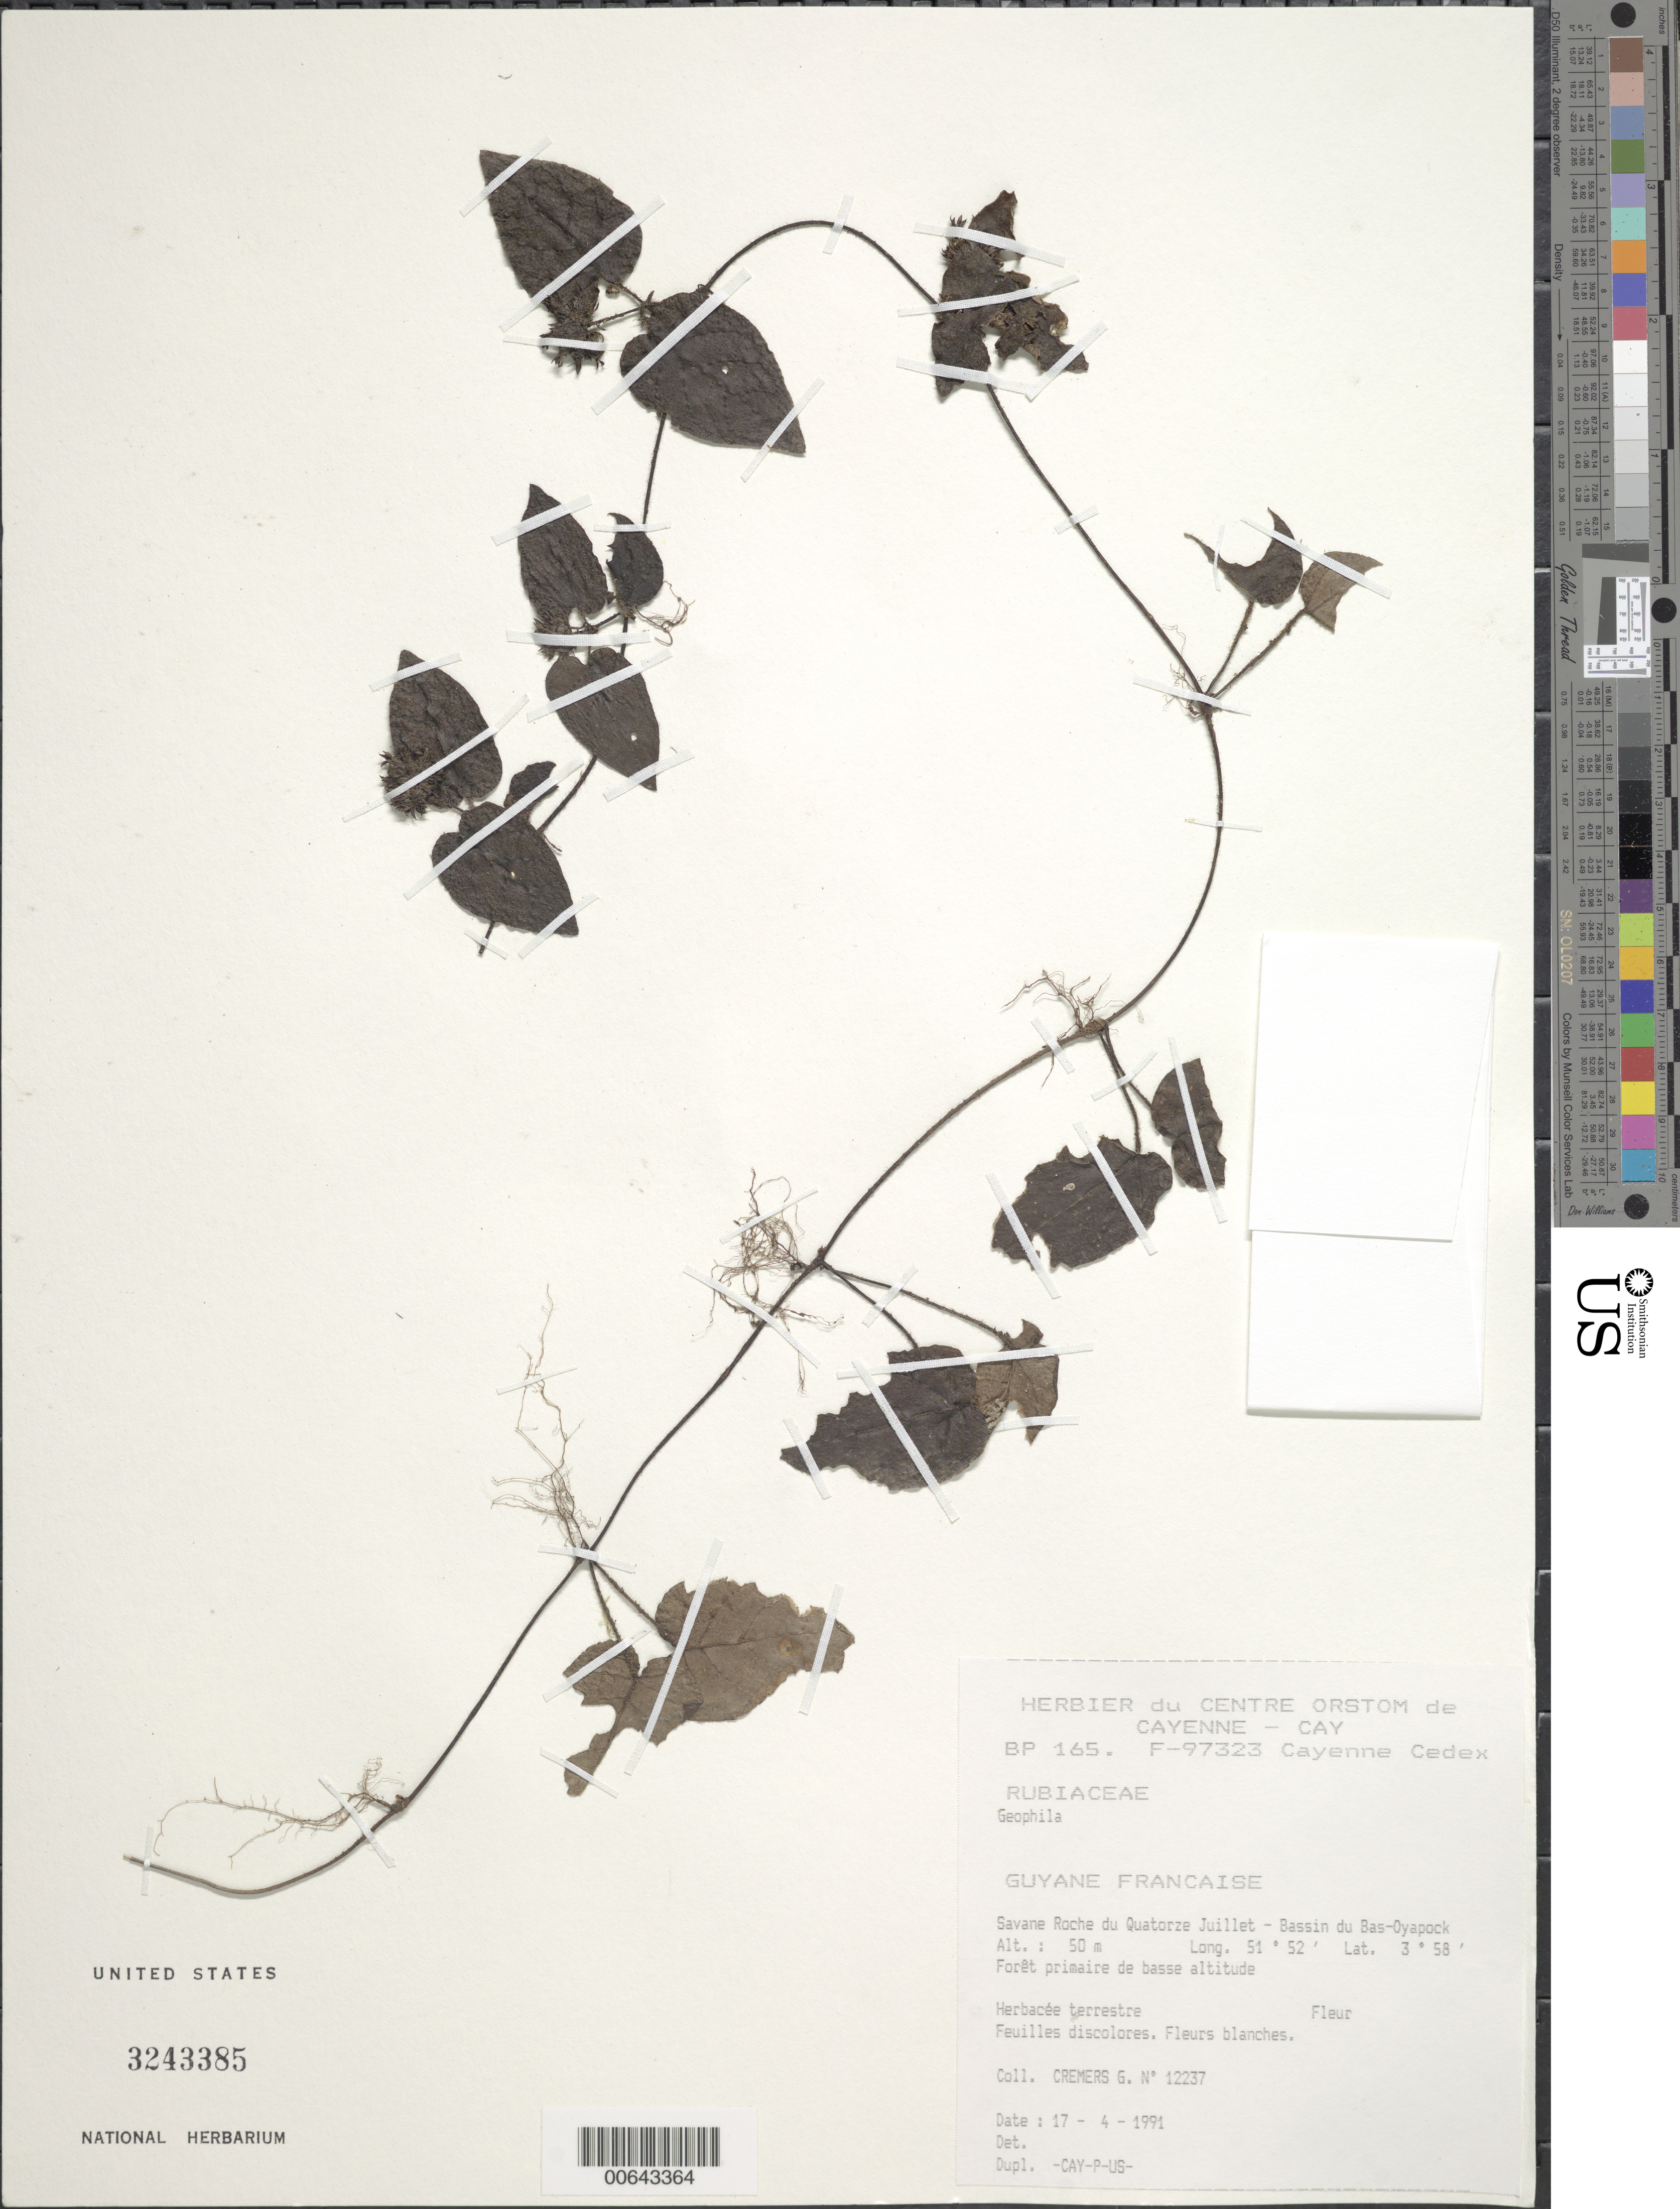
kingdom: Plantae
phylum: Tracheophyta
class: Magnoliopsida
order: Gentianales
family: Rubiaceae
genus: Geophila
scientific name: Geophila sp.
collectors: G. Cremers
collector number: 12237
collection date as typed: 17-Apr-91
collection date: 1991-04-17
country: French Guiana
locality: Savane Roche du Quatorze Juillet, Bassin du Bas-Oyapock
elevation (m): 50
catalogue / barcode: US 3243385